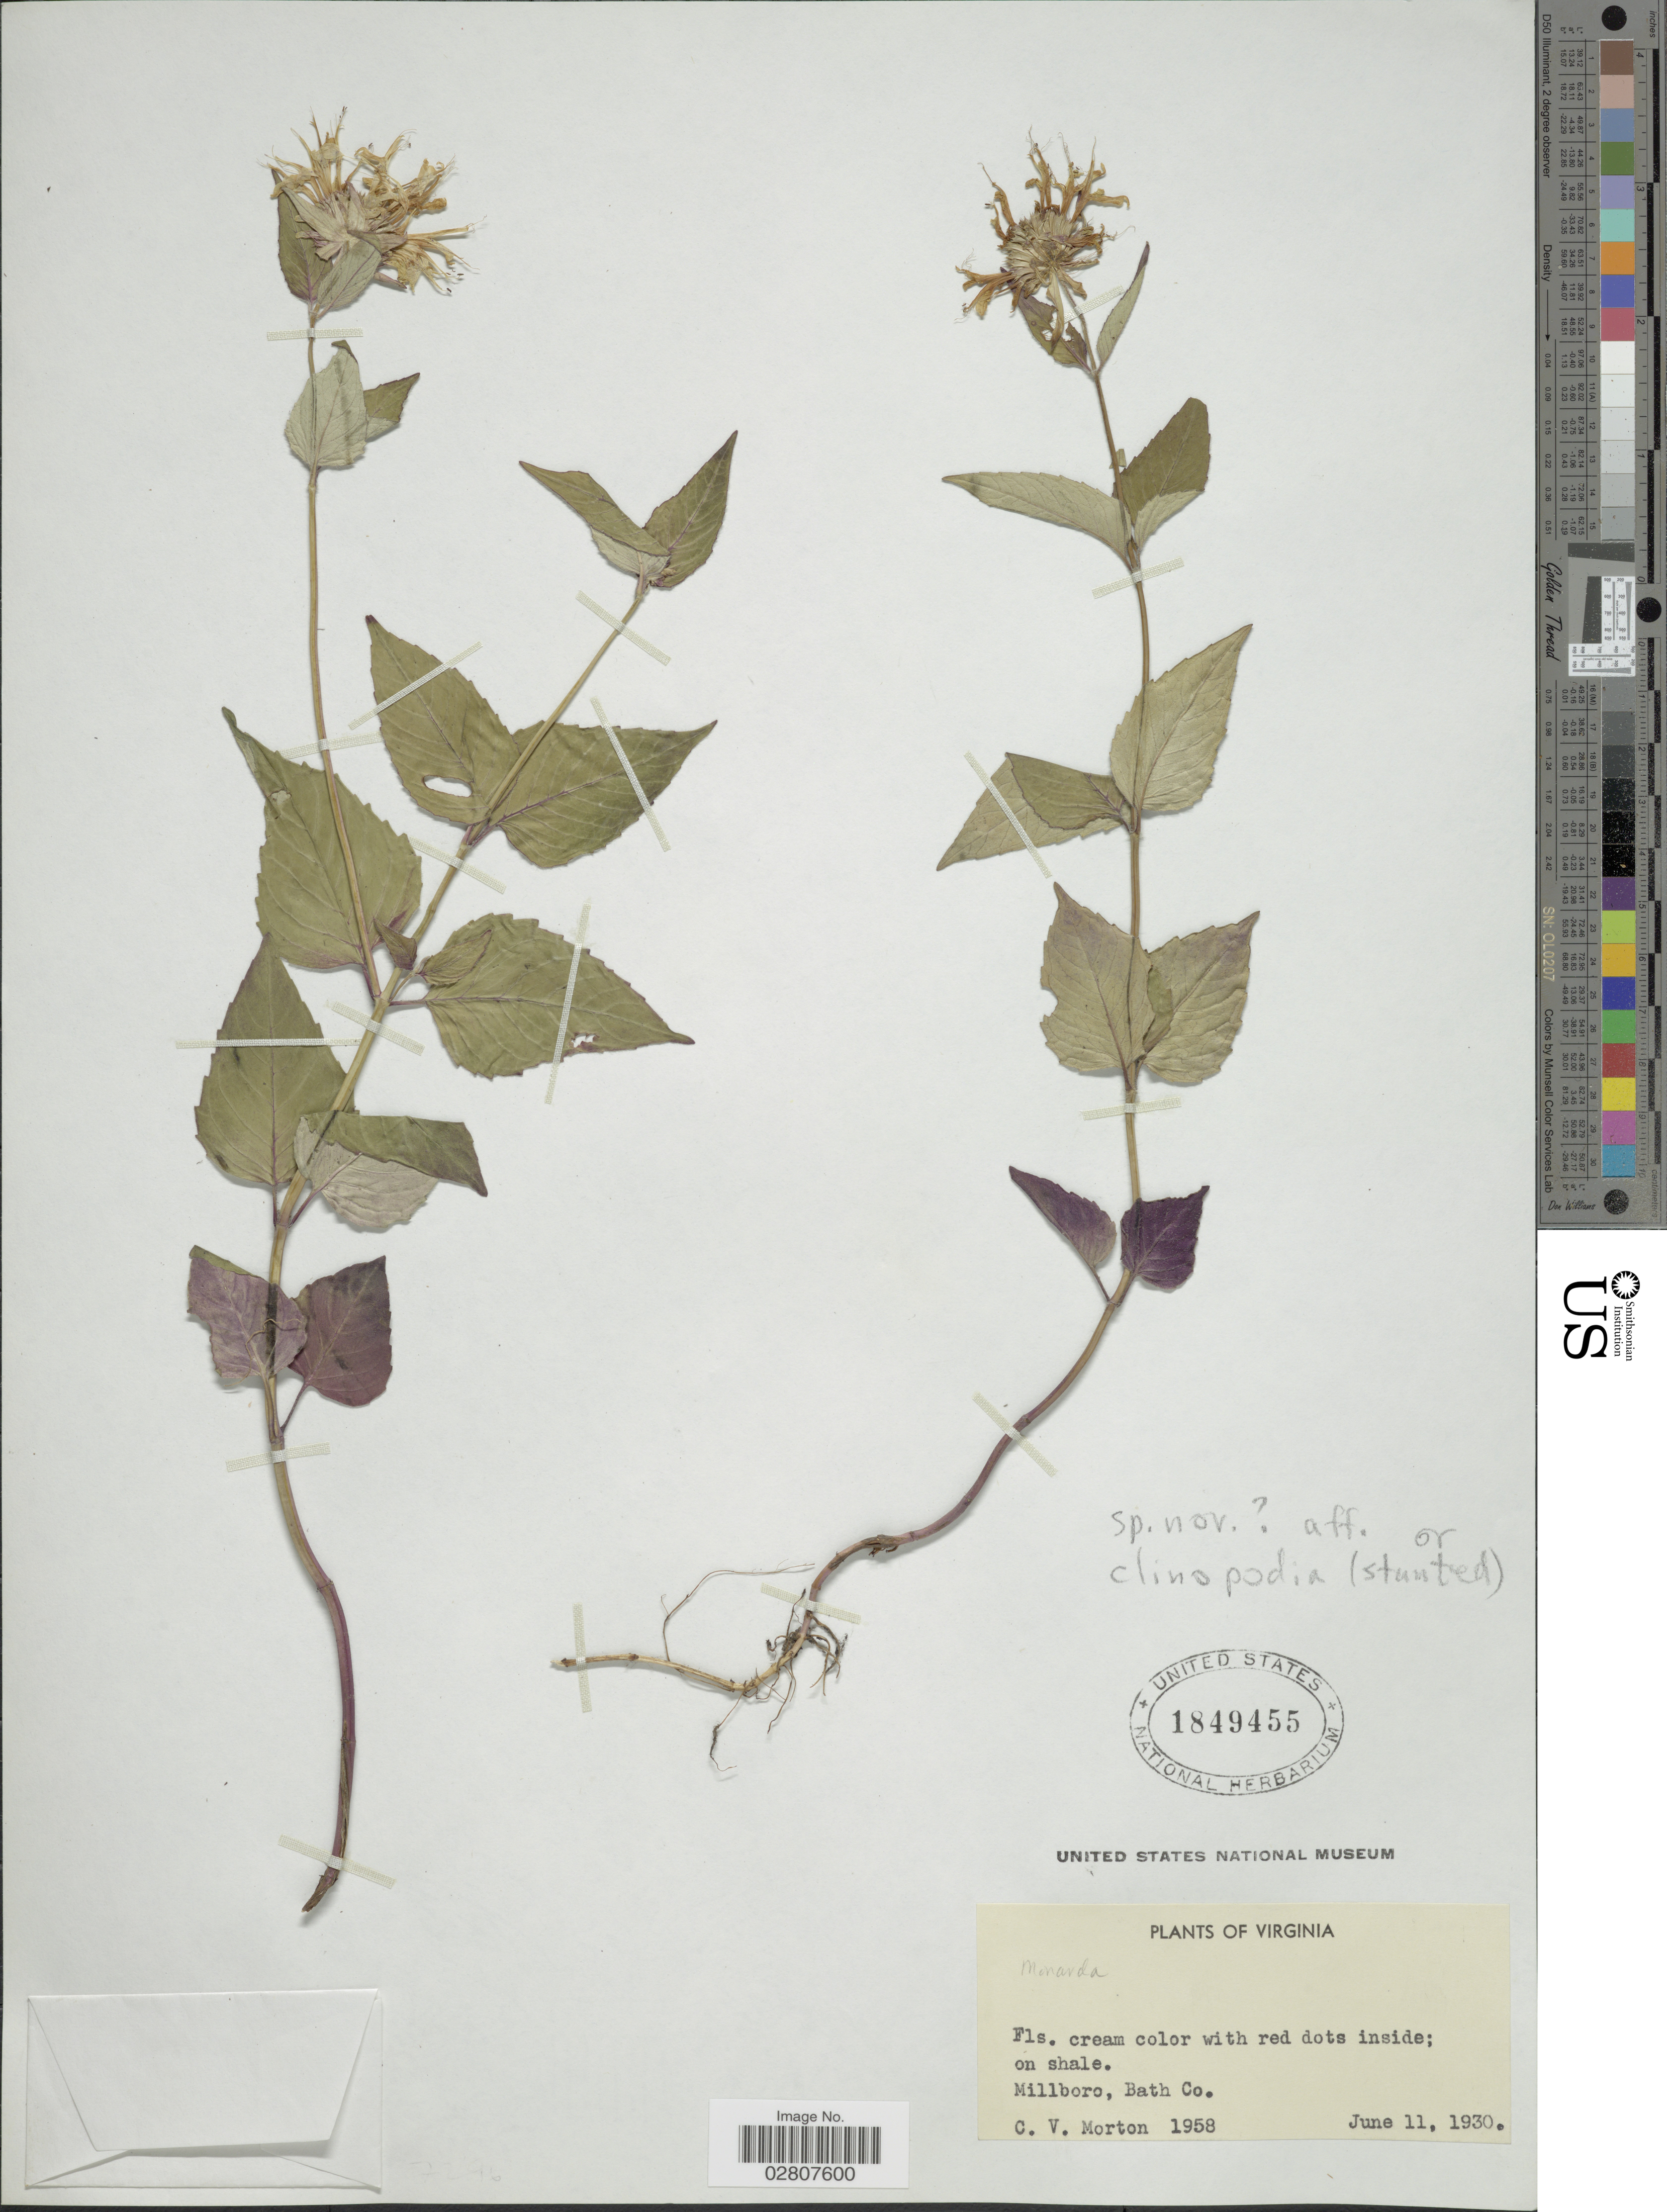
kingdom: Plantae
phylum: Tracheophyta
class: Magnoliopsida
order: Lamiales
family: Lamiaceae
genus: Monarda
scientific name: Monarda sp.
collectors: C. V. Morton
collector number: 1958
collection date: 1930-06-11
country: United States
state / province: Virginia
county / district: Bath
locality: Millboro, Bath Co.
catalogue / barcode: US 1849455